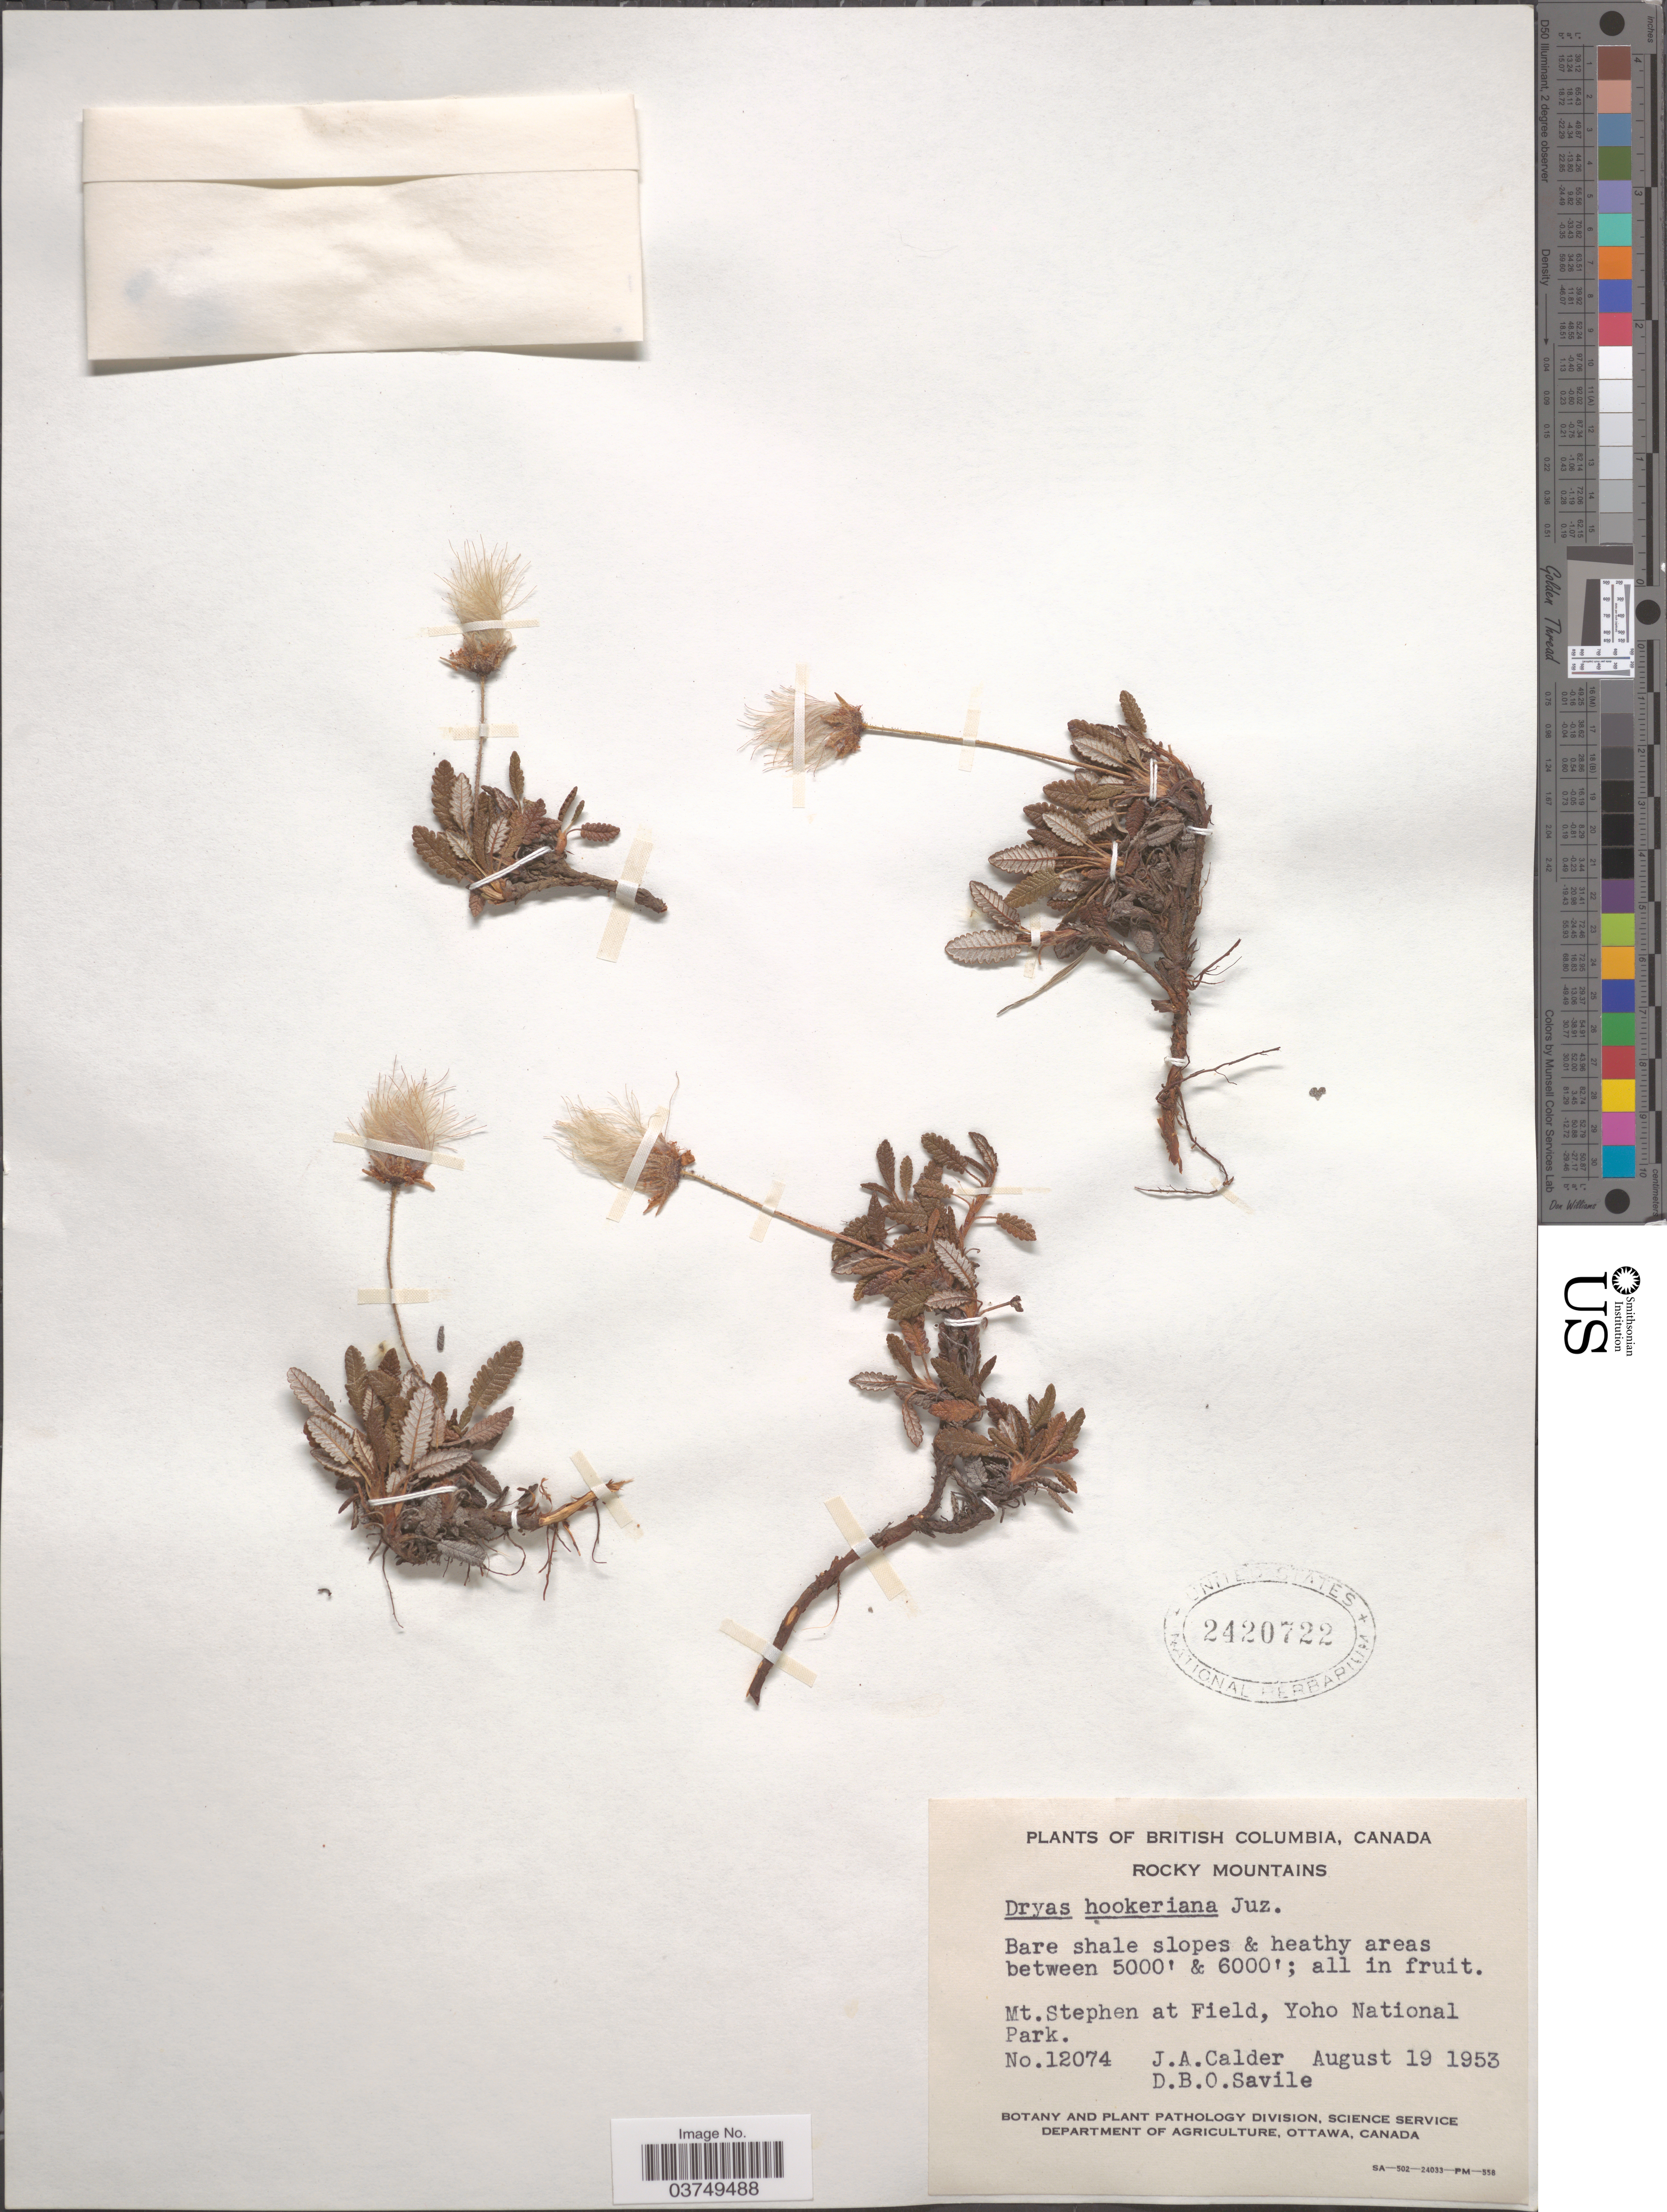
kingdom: Plantae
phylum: Tracheophyta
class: Magnoliopsida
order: Rosales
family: Rosaceae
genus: Dryas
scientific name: Dryas hookeriana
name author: Juz.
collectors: J. A. Calder & D. Savile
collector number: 12074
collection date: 1953-08-19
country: Canada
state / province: British Columbia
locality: Rocky Mountains. Mt. Stephen at Field, Yoho National Park.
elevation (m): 1524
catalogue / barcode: US 2420722